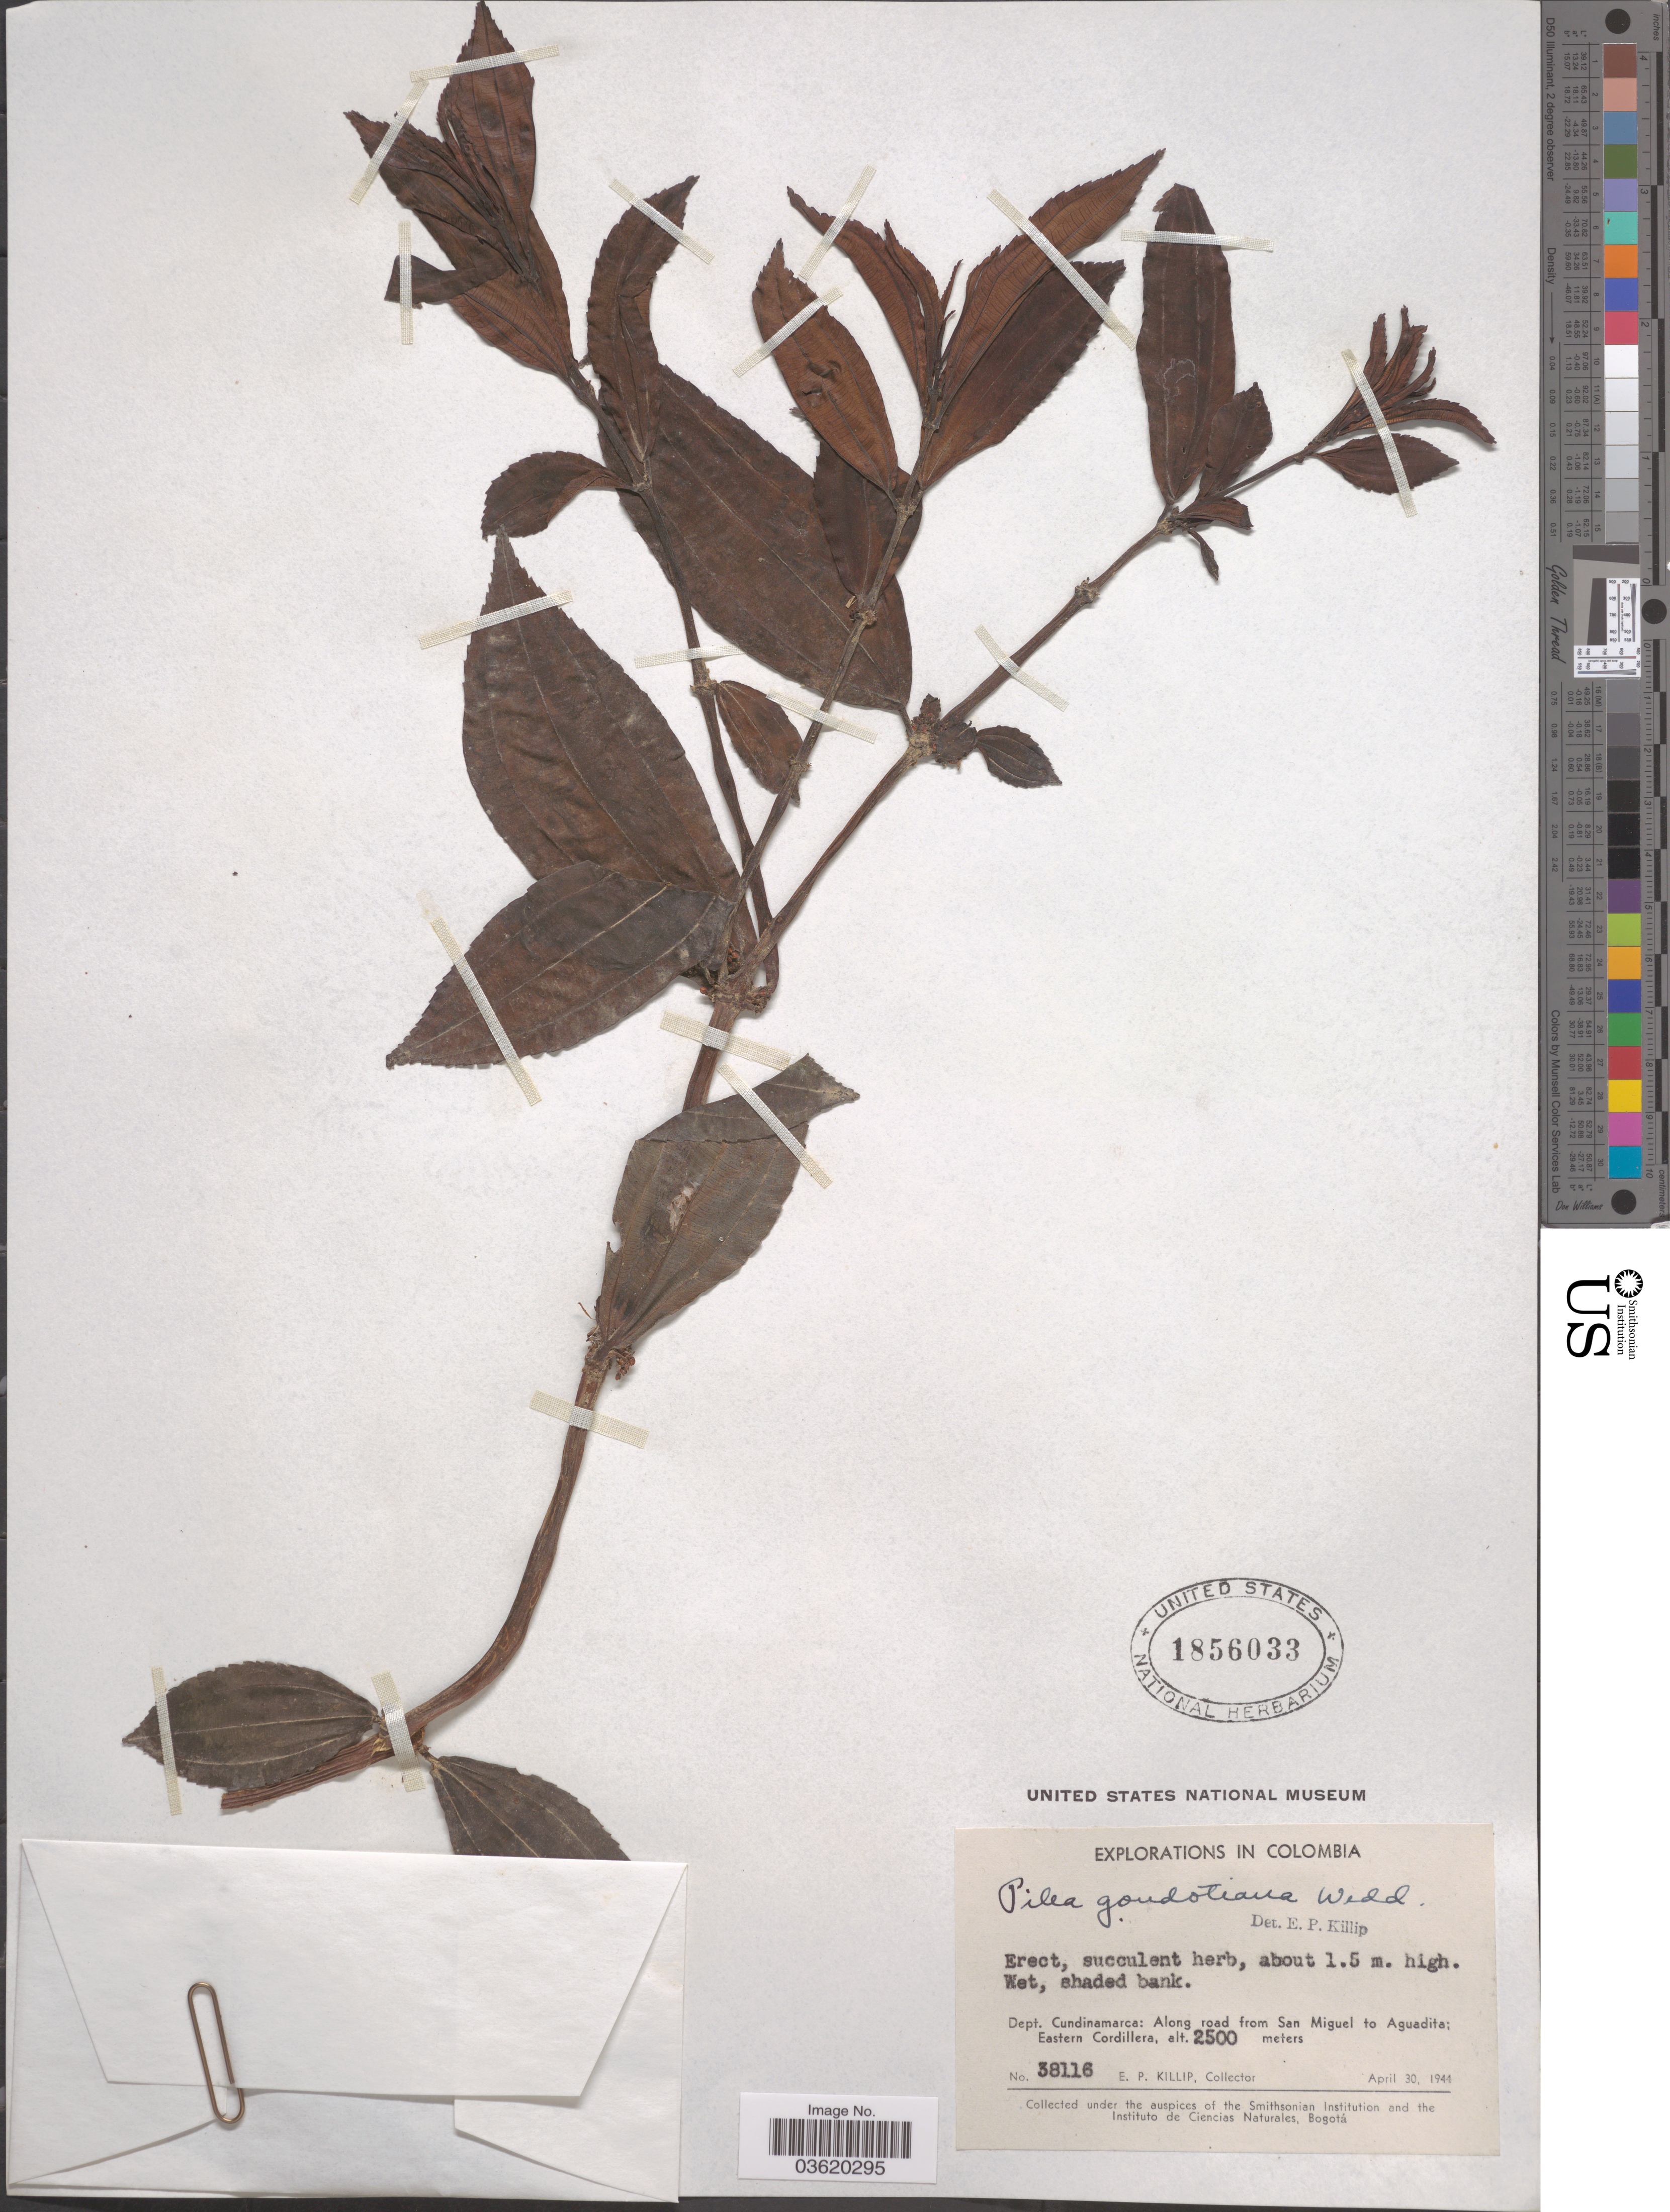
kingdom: Plantae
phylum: Tracheophyta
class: Magnoliopsida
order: Rosales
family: Urticaceae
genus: Pilea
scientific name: Pilea goudotiana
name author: Wedd.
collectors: E. P. Killip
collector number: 38116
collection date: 1944-04-30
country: Colombia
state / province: Cundinamarca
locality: Dept. Cundinamarca: Along road from San Miguel to Aguadita; Eastern Cordillera.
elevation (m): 2500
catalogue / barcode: US 1856033